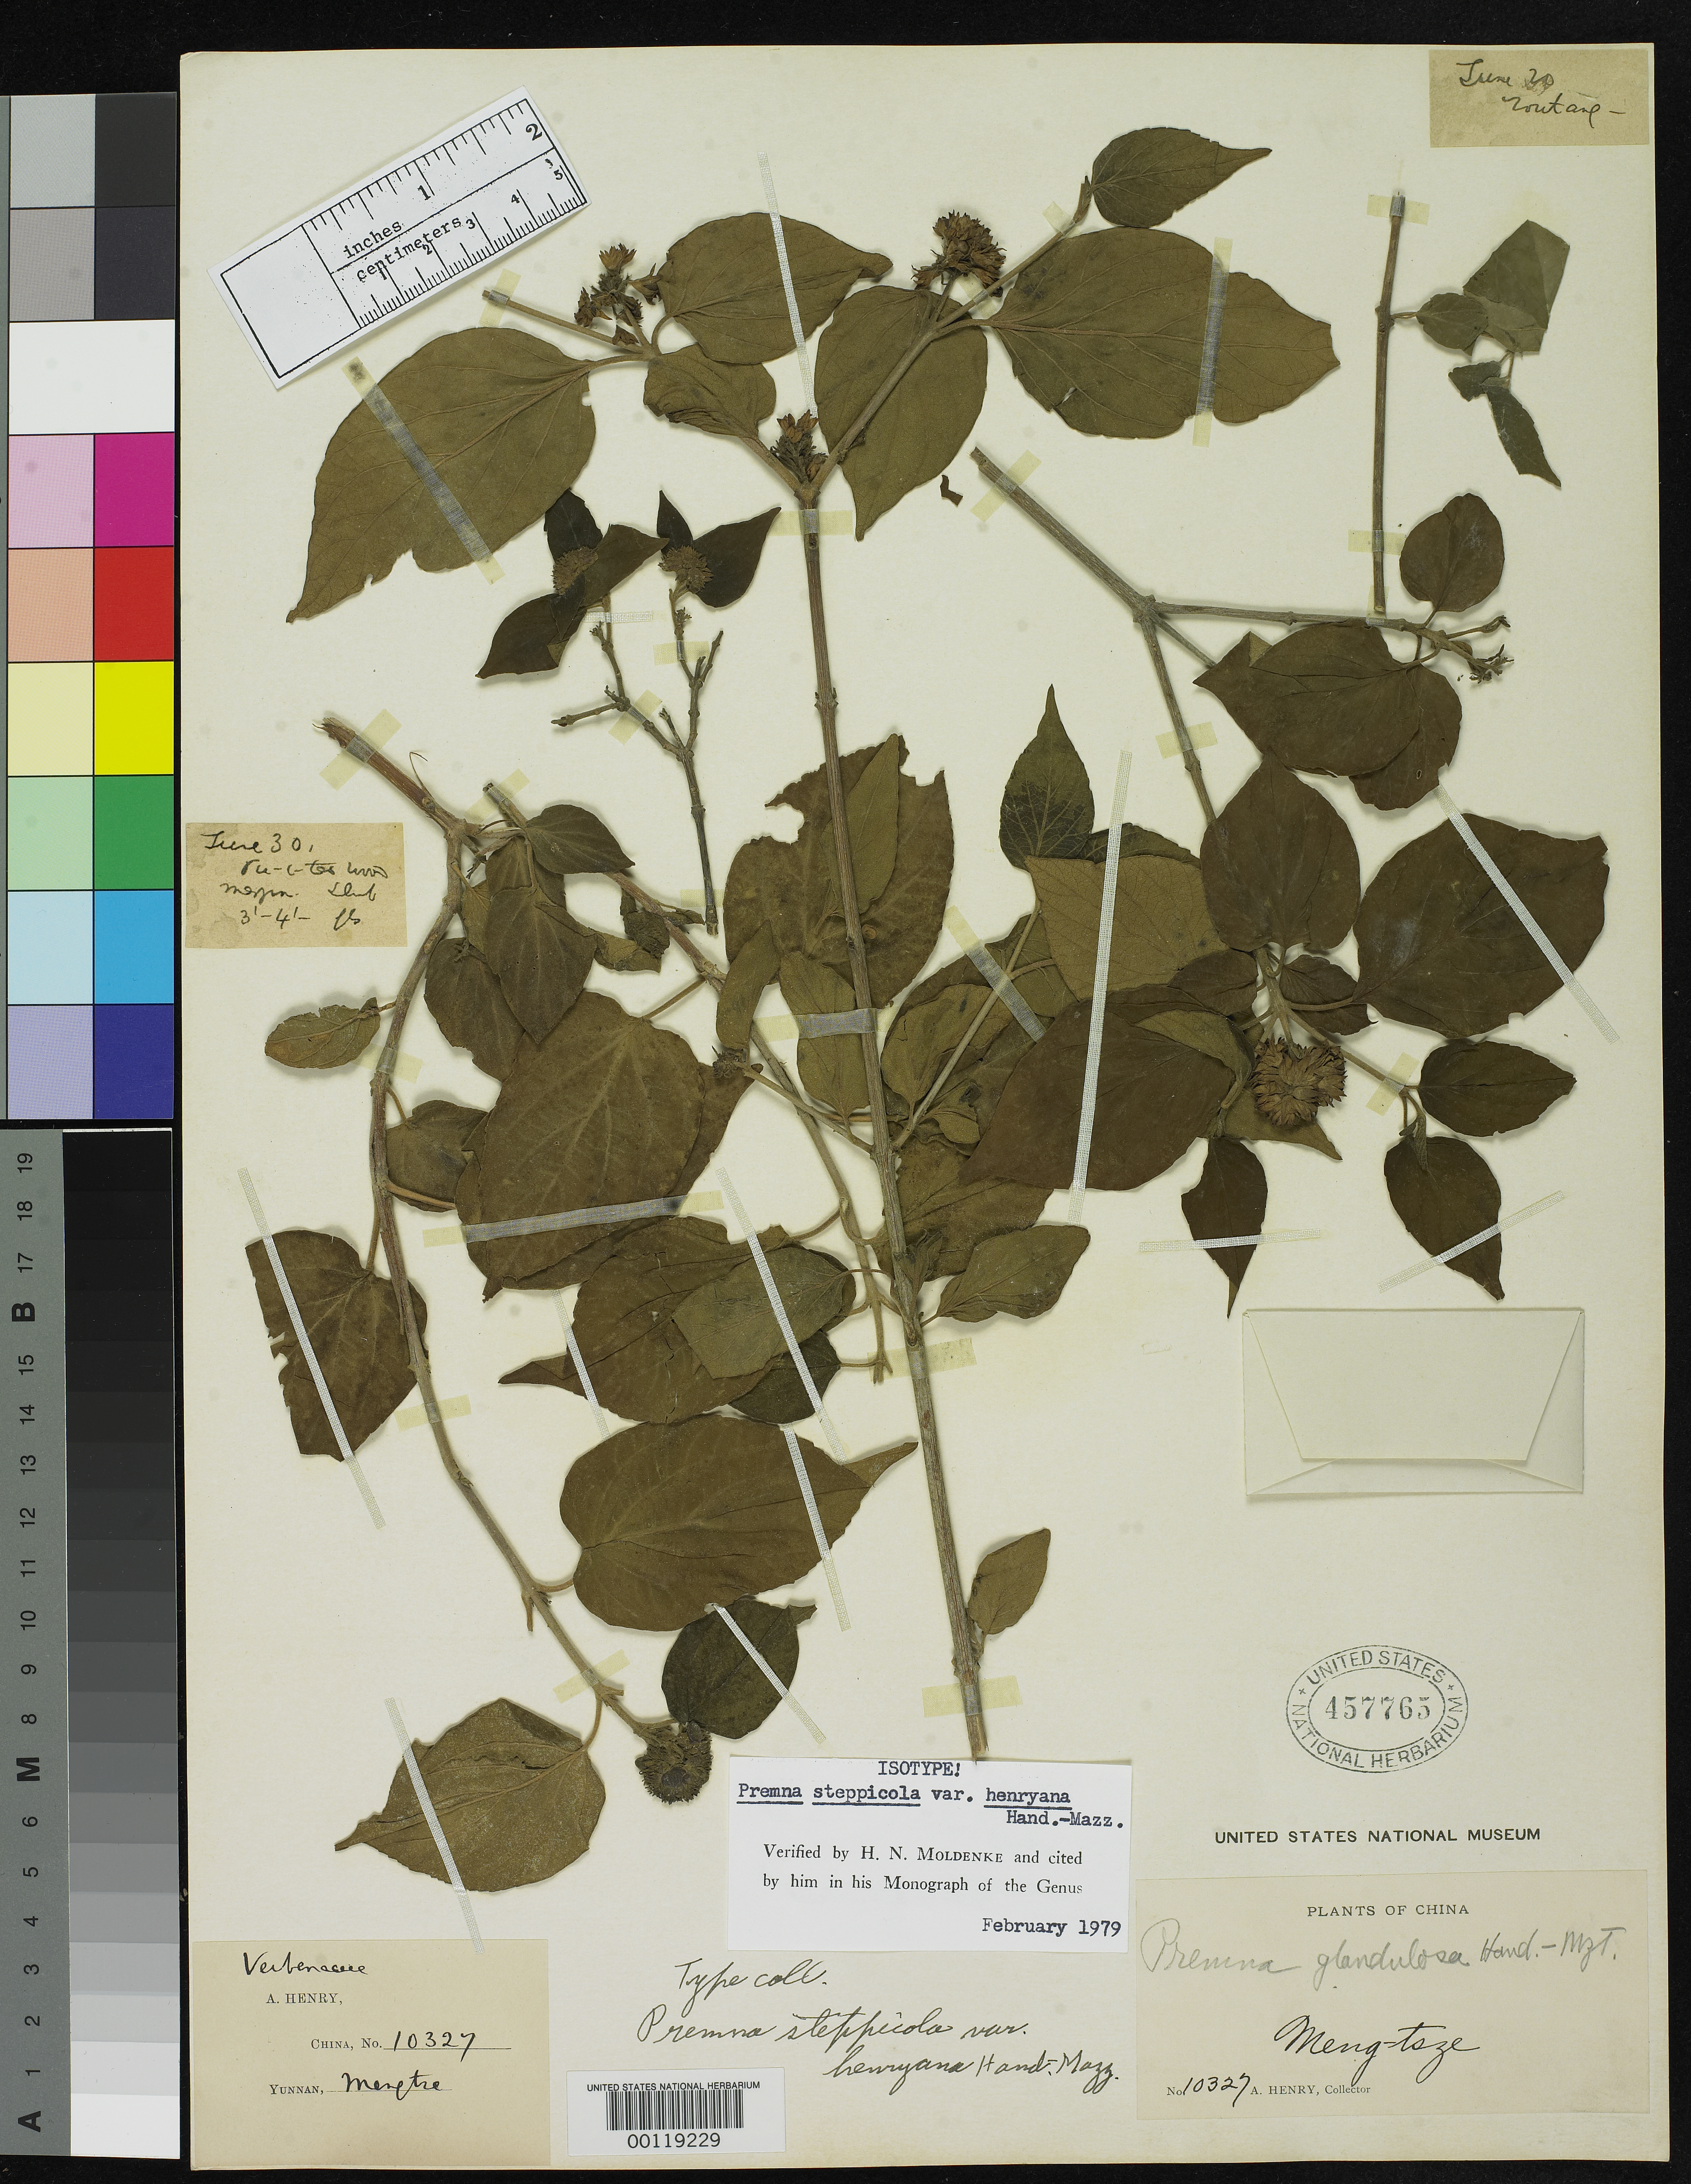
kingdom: Plantae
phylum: Tracheophyta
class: Magnoliopsida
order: Lamiales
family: Lamiaceae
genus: Premna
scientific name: Premna steppicola var. henryana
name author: Hand.-Mazz.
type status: Type Fragment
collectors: A. Henry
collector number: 10327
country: China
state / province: Yunnan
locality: Mengtze [Meng-tsze]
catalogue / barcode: US 457765